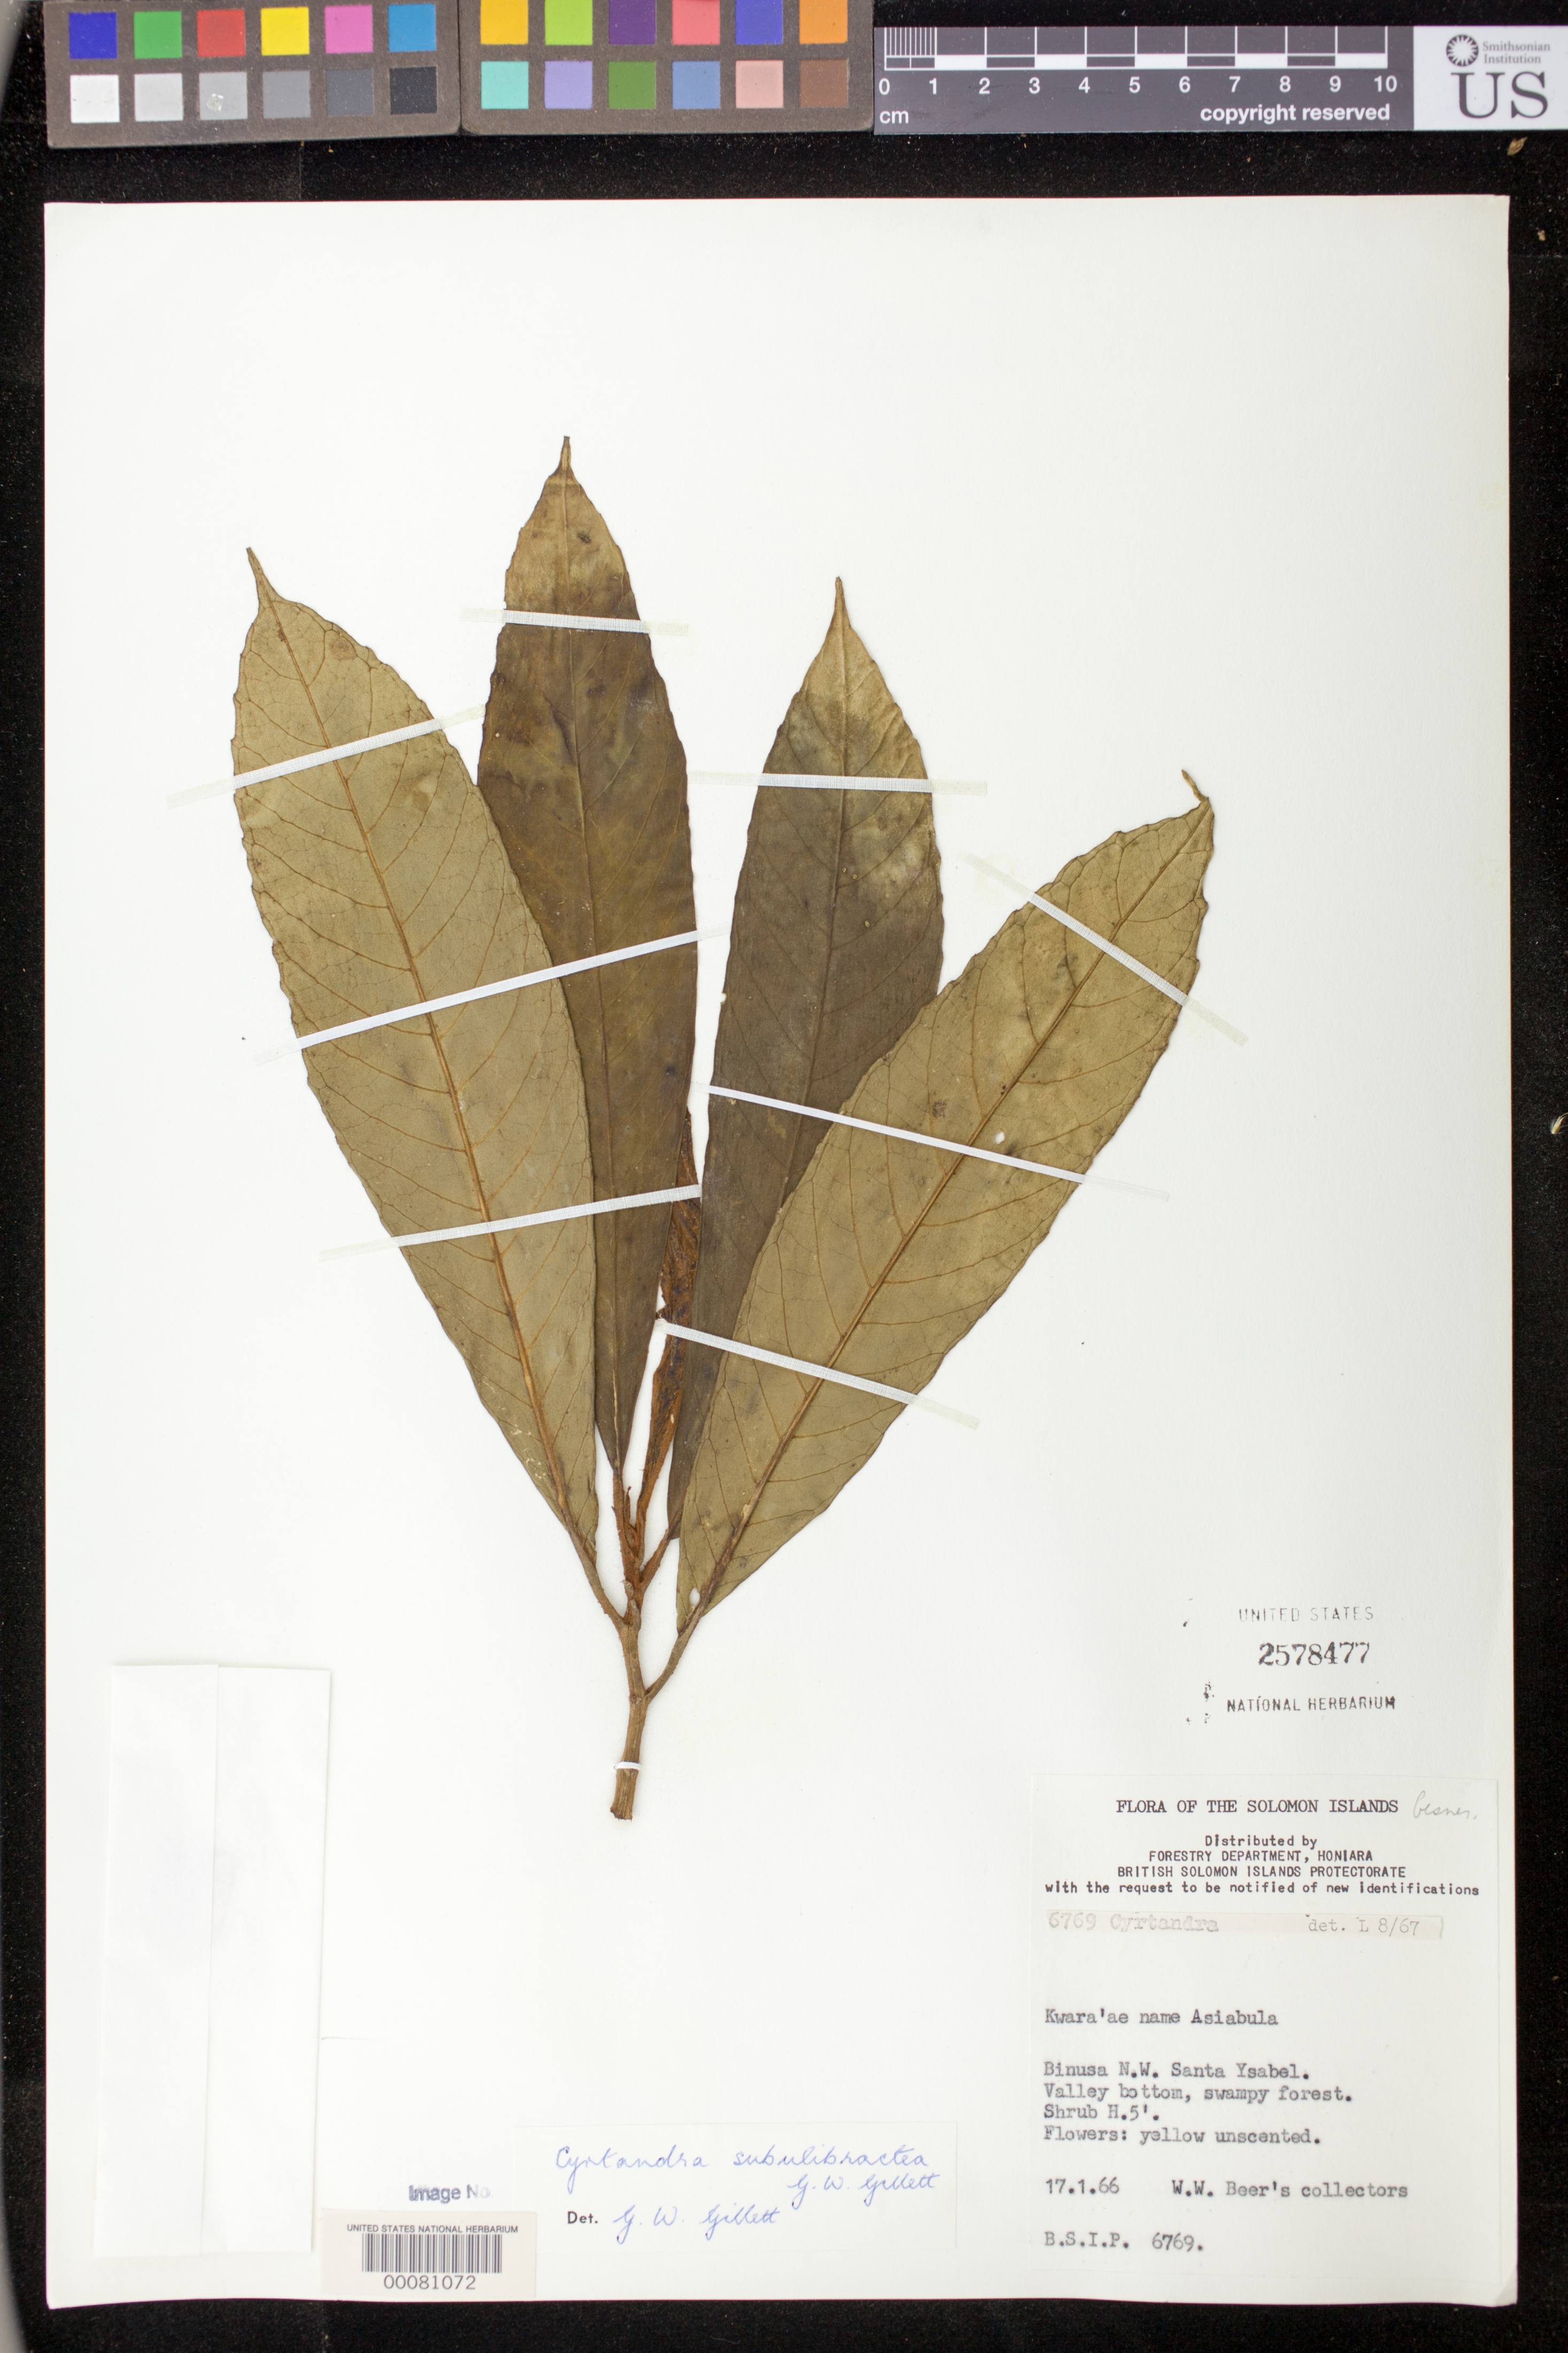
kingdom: Plantae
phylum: Tracheophyta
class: Magnoliopsida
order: Lamiales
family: Gesneriaceae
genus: Cyrtandra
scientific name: Cyrtandra subulibractea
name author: Gillett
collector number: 6769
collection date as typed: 17 Jan 1966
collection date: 1966-01-17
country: Solomon Islands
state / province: Isabel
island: Santa Isabel I.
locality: Binusa nw santa ysabel, valley bottom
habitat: Swampy forest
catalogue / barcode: US 2578477